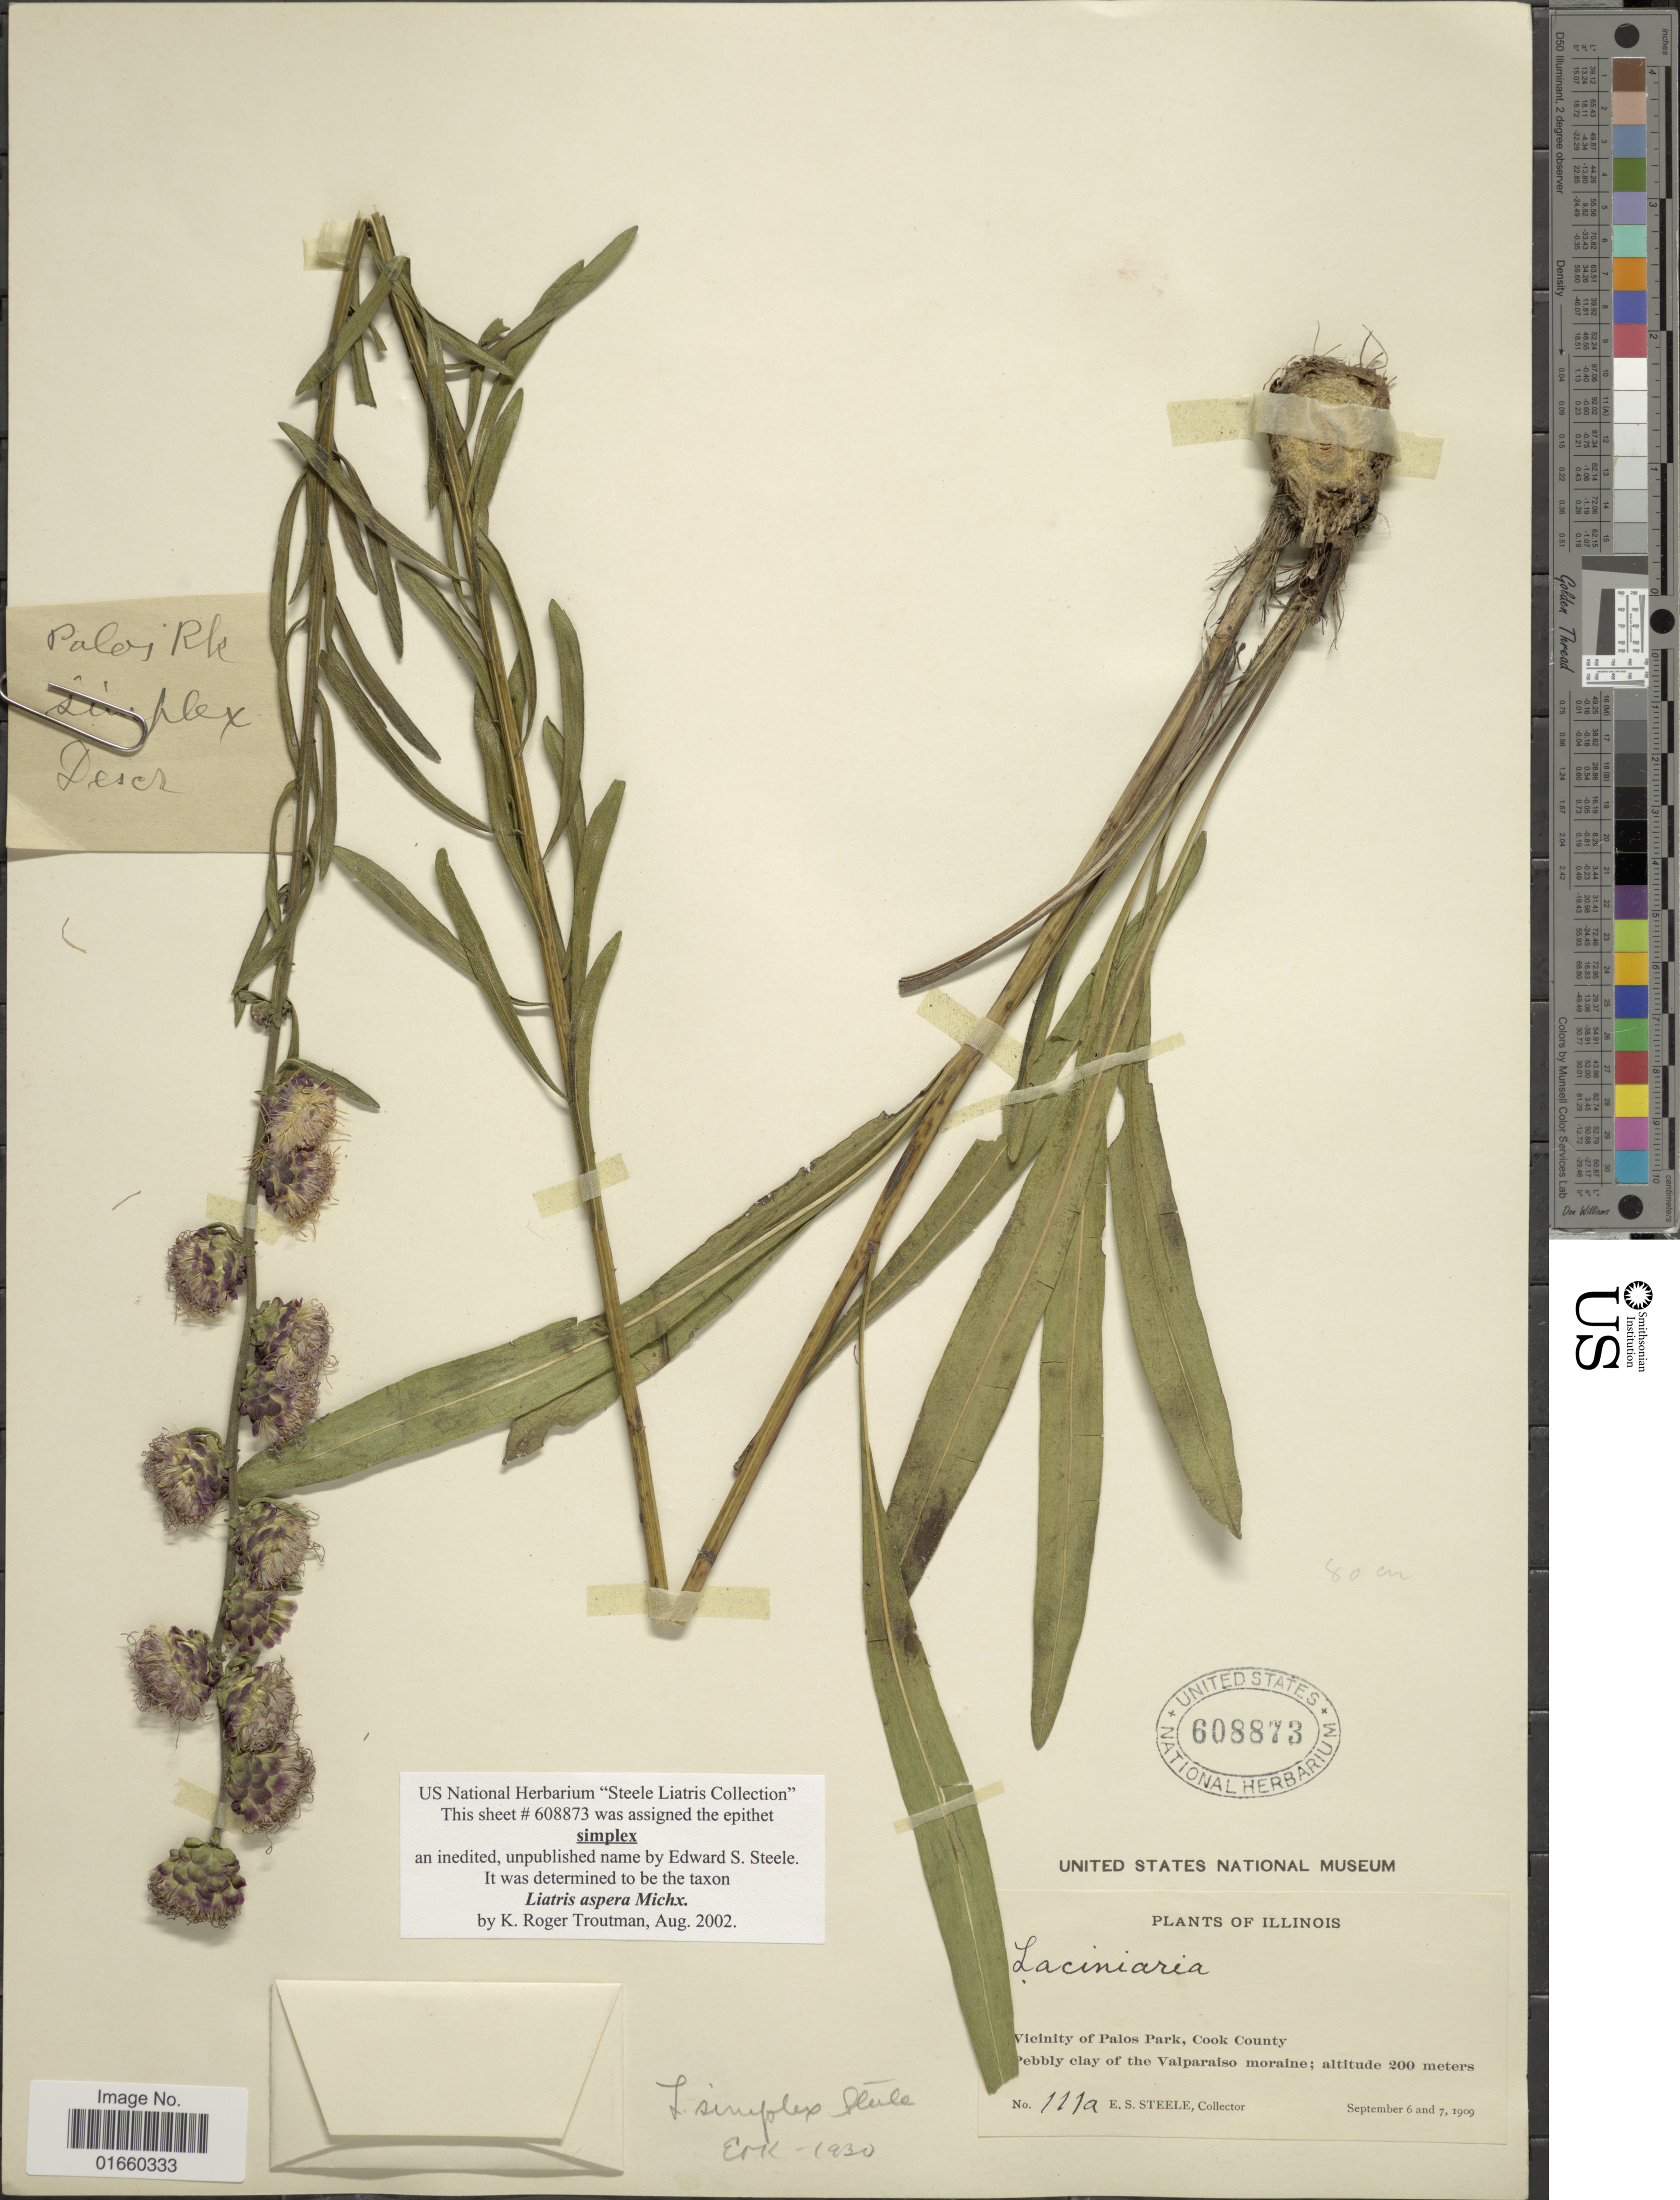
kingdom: Plantae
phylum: Tracheophyta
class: Magnoliopsida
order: Asterales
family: Asteraceae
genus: Liatris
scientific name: Liatris aspera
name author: Michx.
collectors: E. Steele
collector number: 111a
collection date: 1909-09-06/1909-09-07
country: United States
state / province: Illinois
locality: Vicinity of Palos Park, Cook County, Pebbly clay of the Valparaiso moraine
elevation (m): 200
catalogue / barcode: US 608873